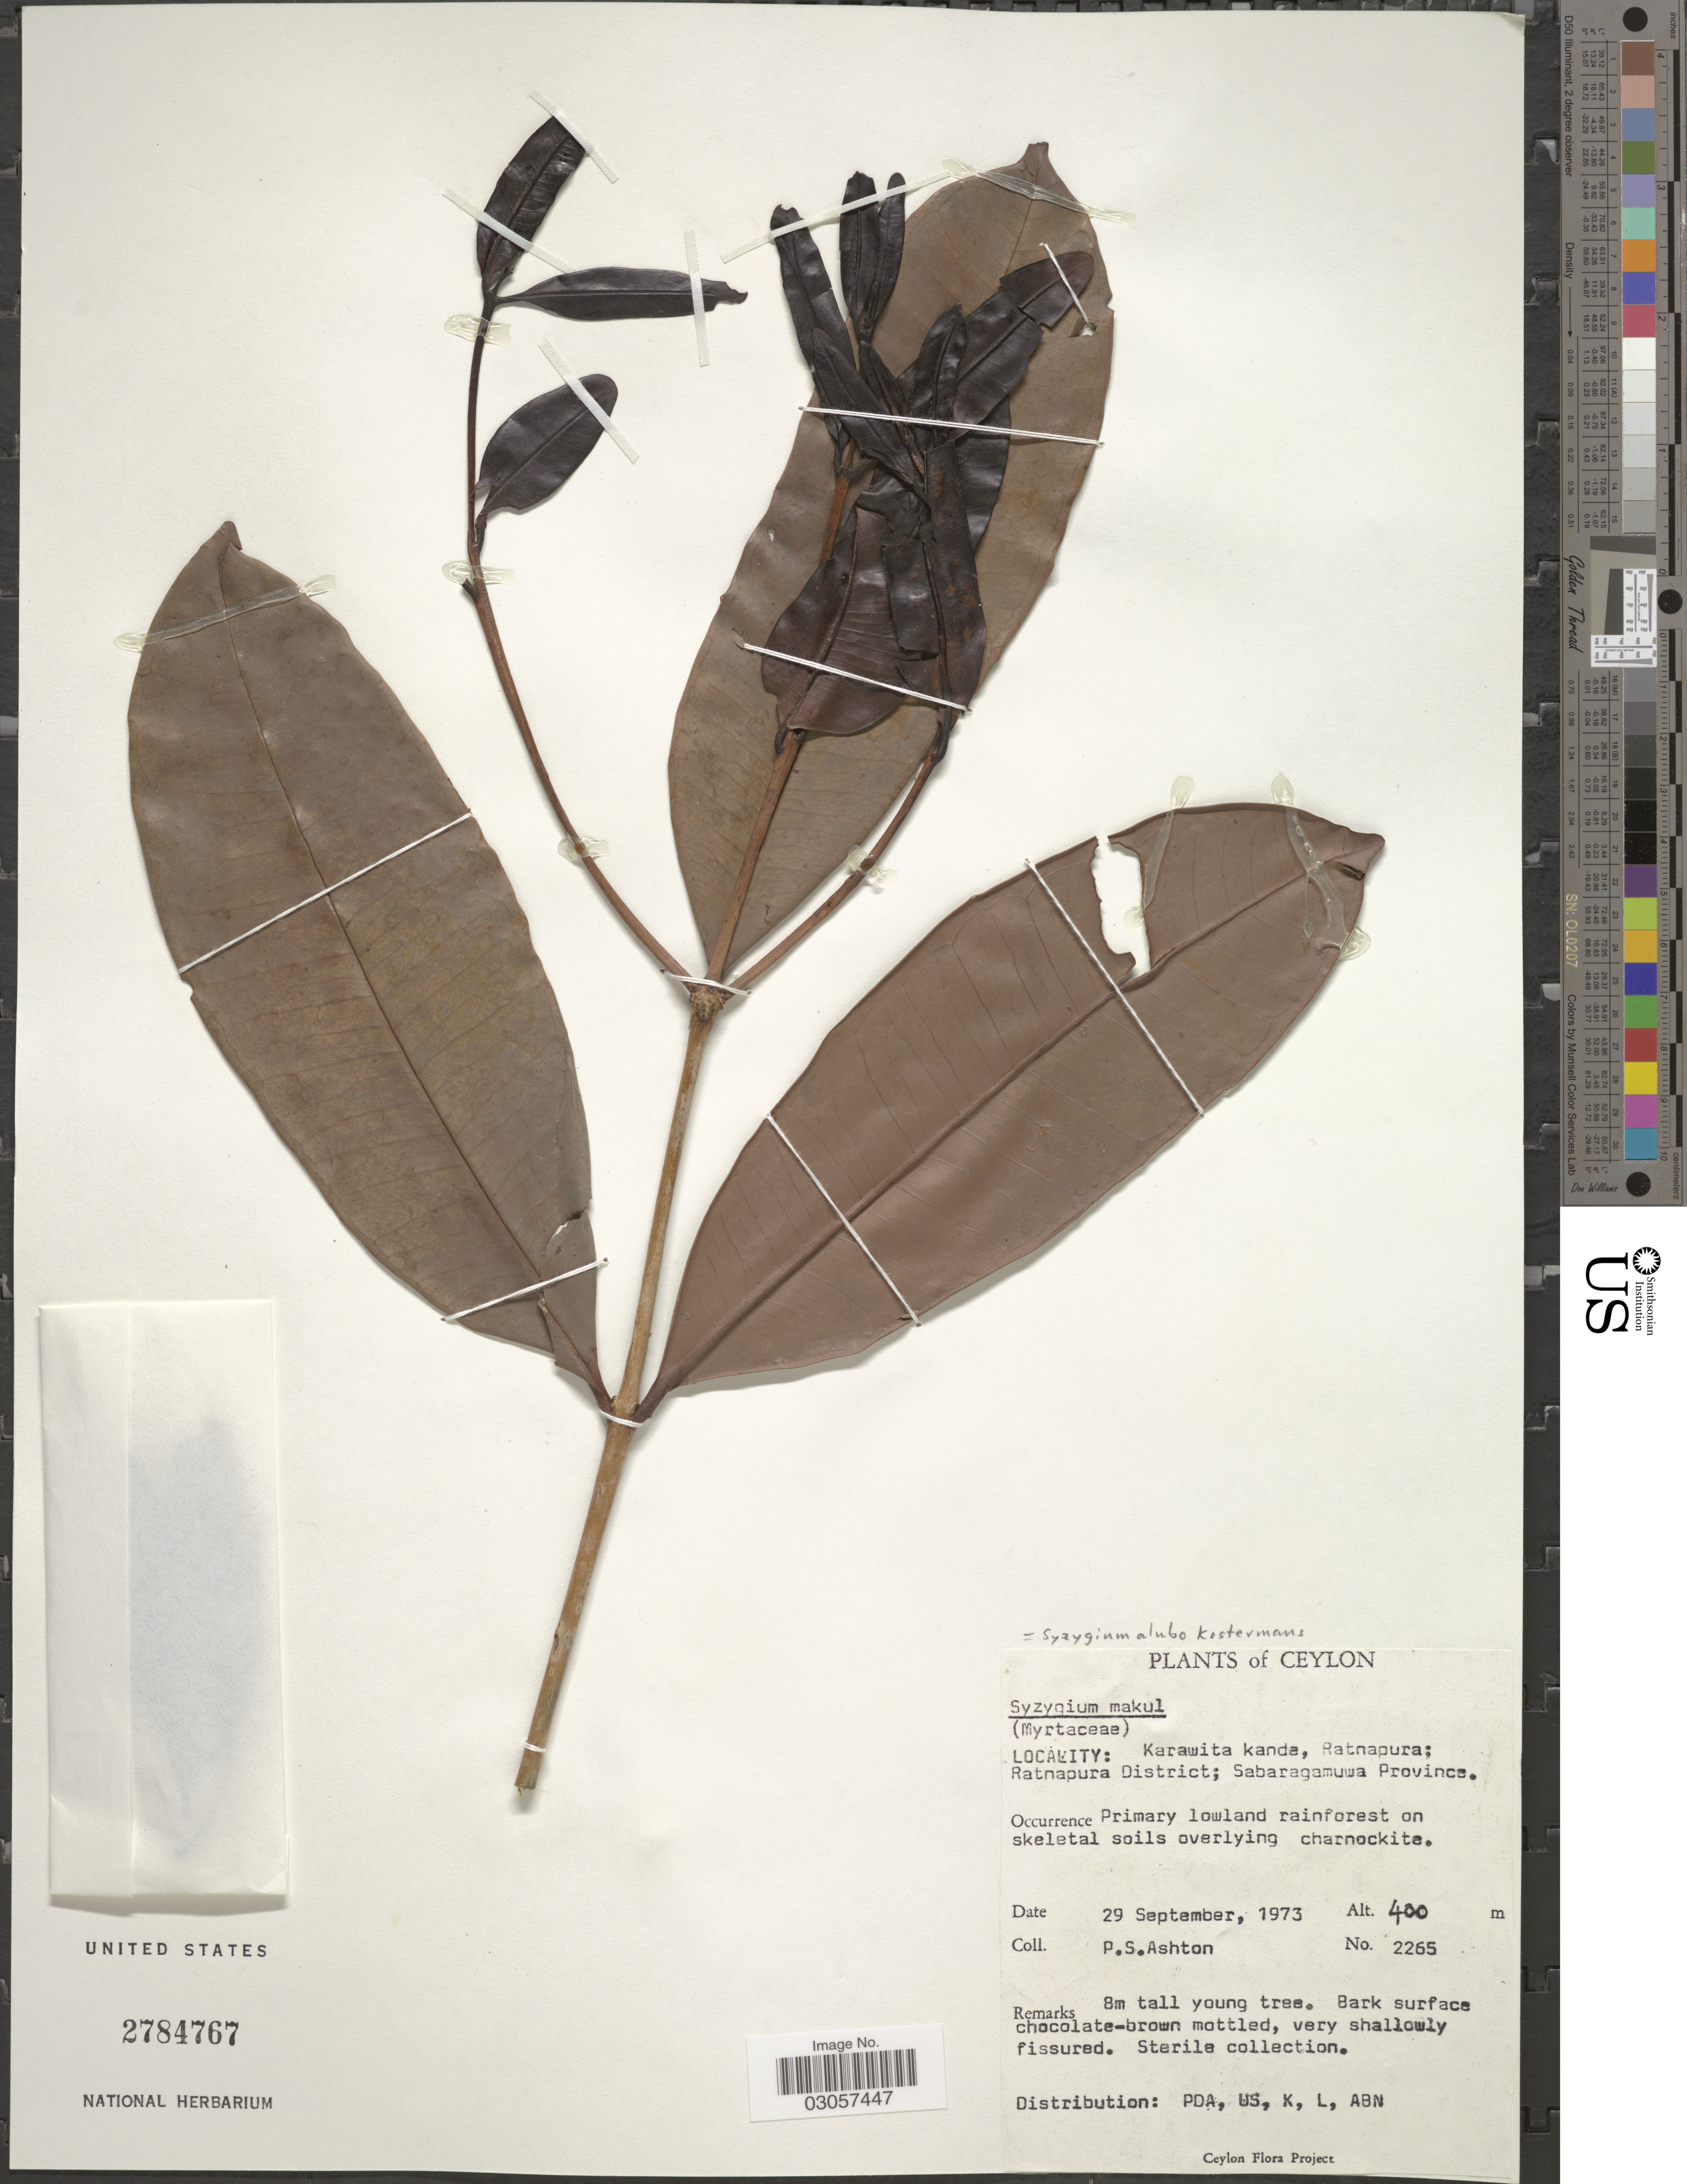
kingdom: Plantae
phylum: Tracheophyta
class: Magnoliopsida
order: Myrtales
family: Myrtaceae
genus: Syzygium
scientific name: Syzygium alubo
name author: Kosterm.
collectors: P. S. Ashton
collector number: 2265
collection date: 1973-09-29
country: Sri Lanka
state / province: Sabaragamuwa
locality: Ceylon, Karawita kanda, Ratnapura; Ratnapura District; Sabaragamuwa Province.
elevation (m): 400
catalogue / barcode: US 2784767